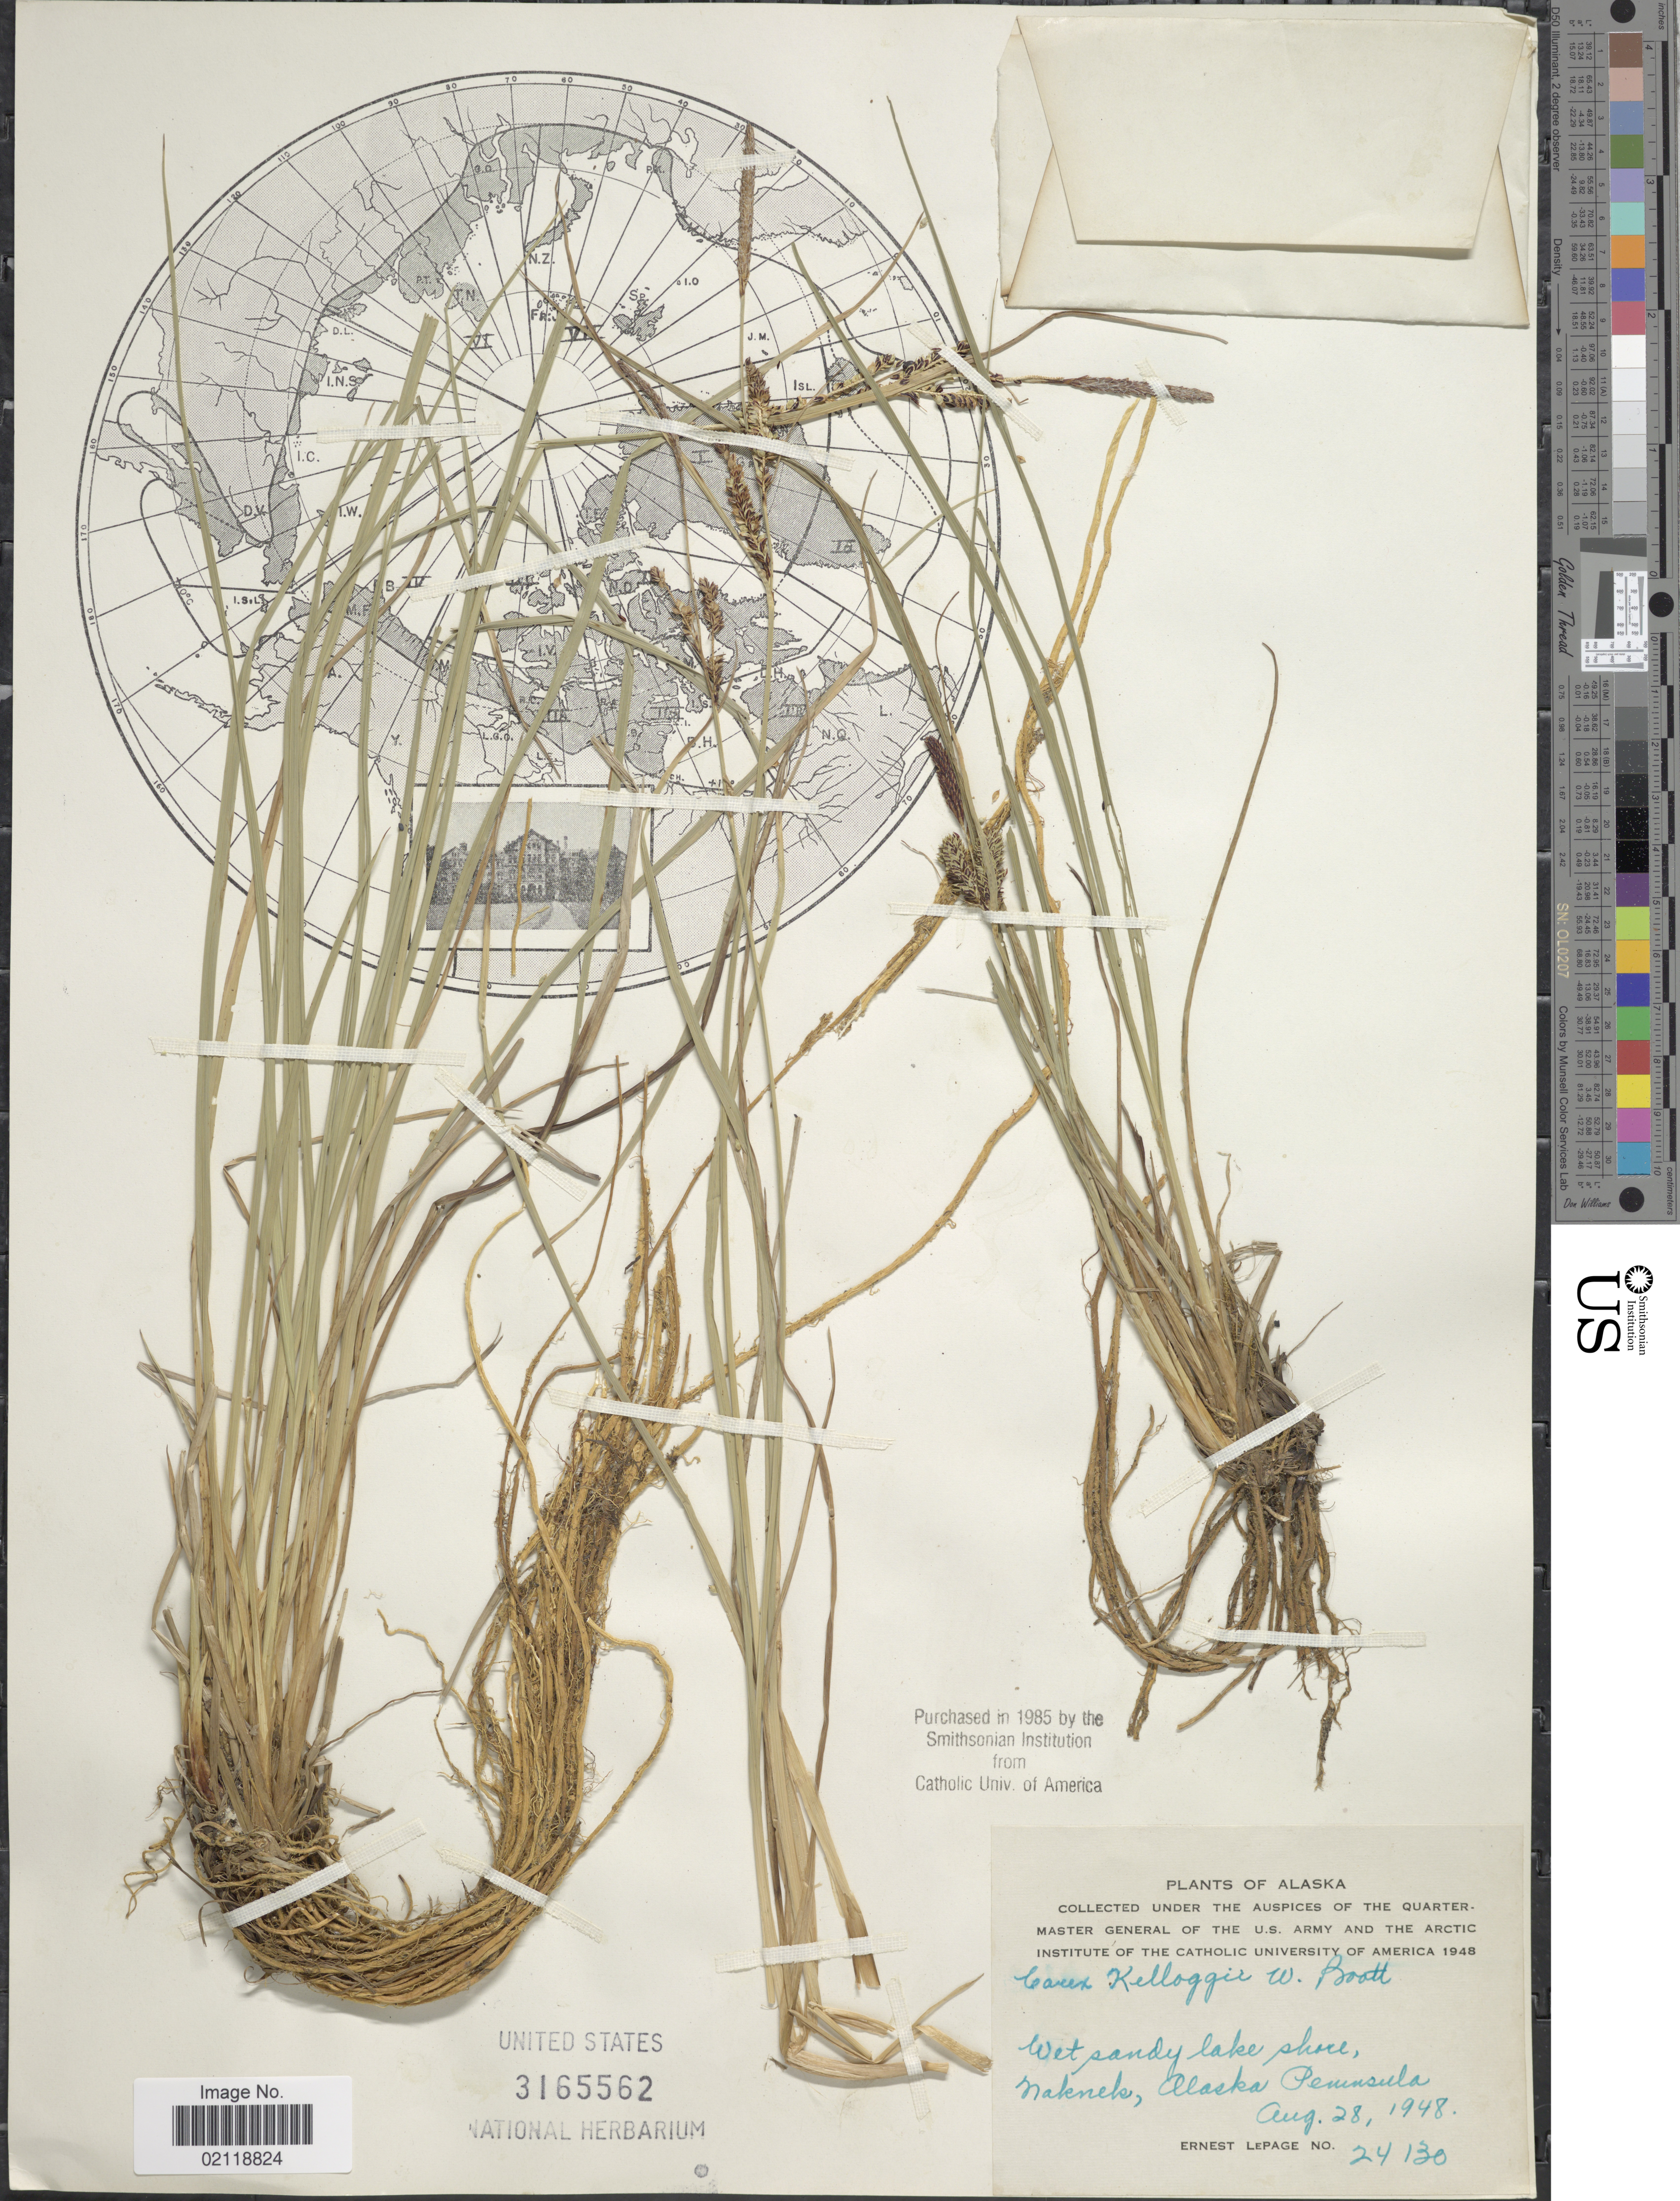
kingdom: Plantae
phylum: Tracheophyta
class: Liliopsida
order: Poales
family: Cyperaceae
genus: Carex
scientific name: Carex kelloggii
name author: W. Boott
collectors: E. Lepage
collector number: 24130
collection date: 1948-08-28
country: United States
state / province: Alaska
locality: Wet sandy lake shore, Naknek, Alaska Peninsula.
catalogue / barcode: US 3165562